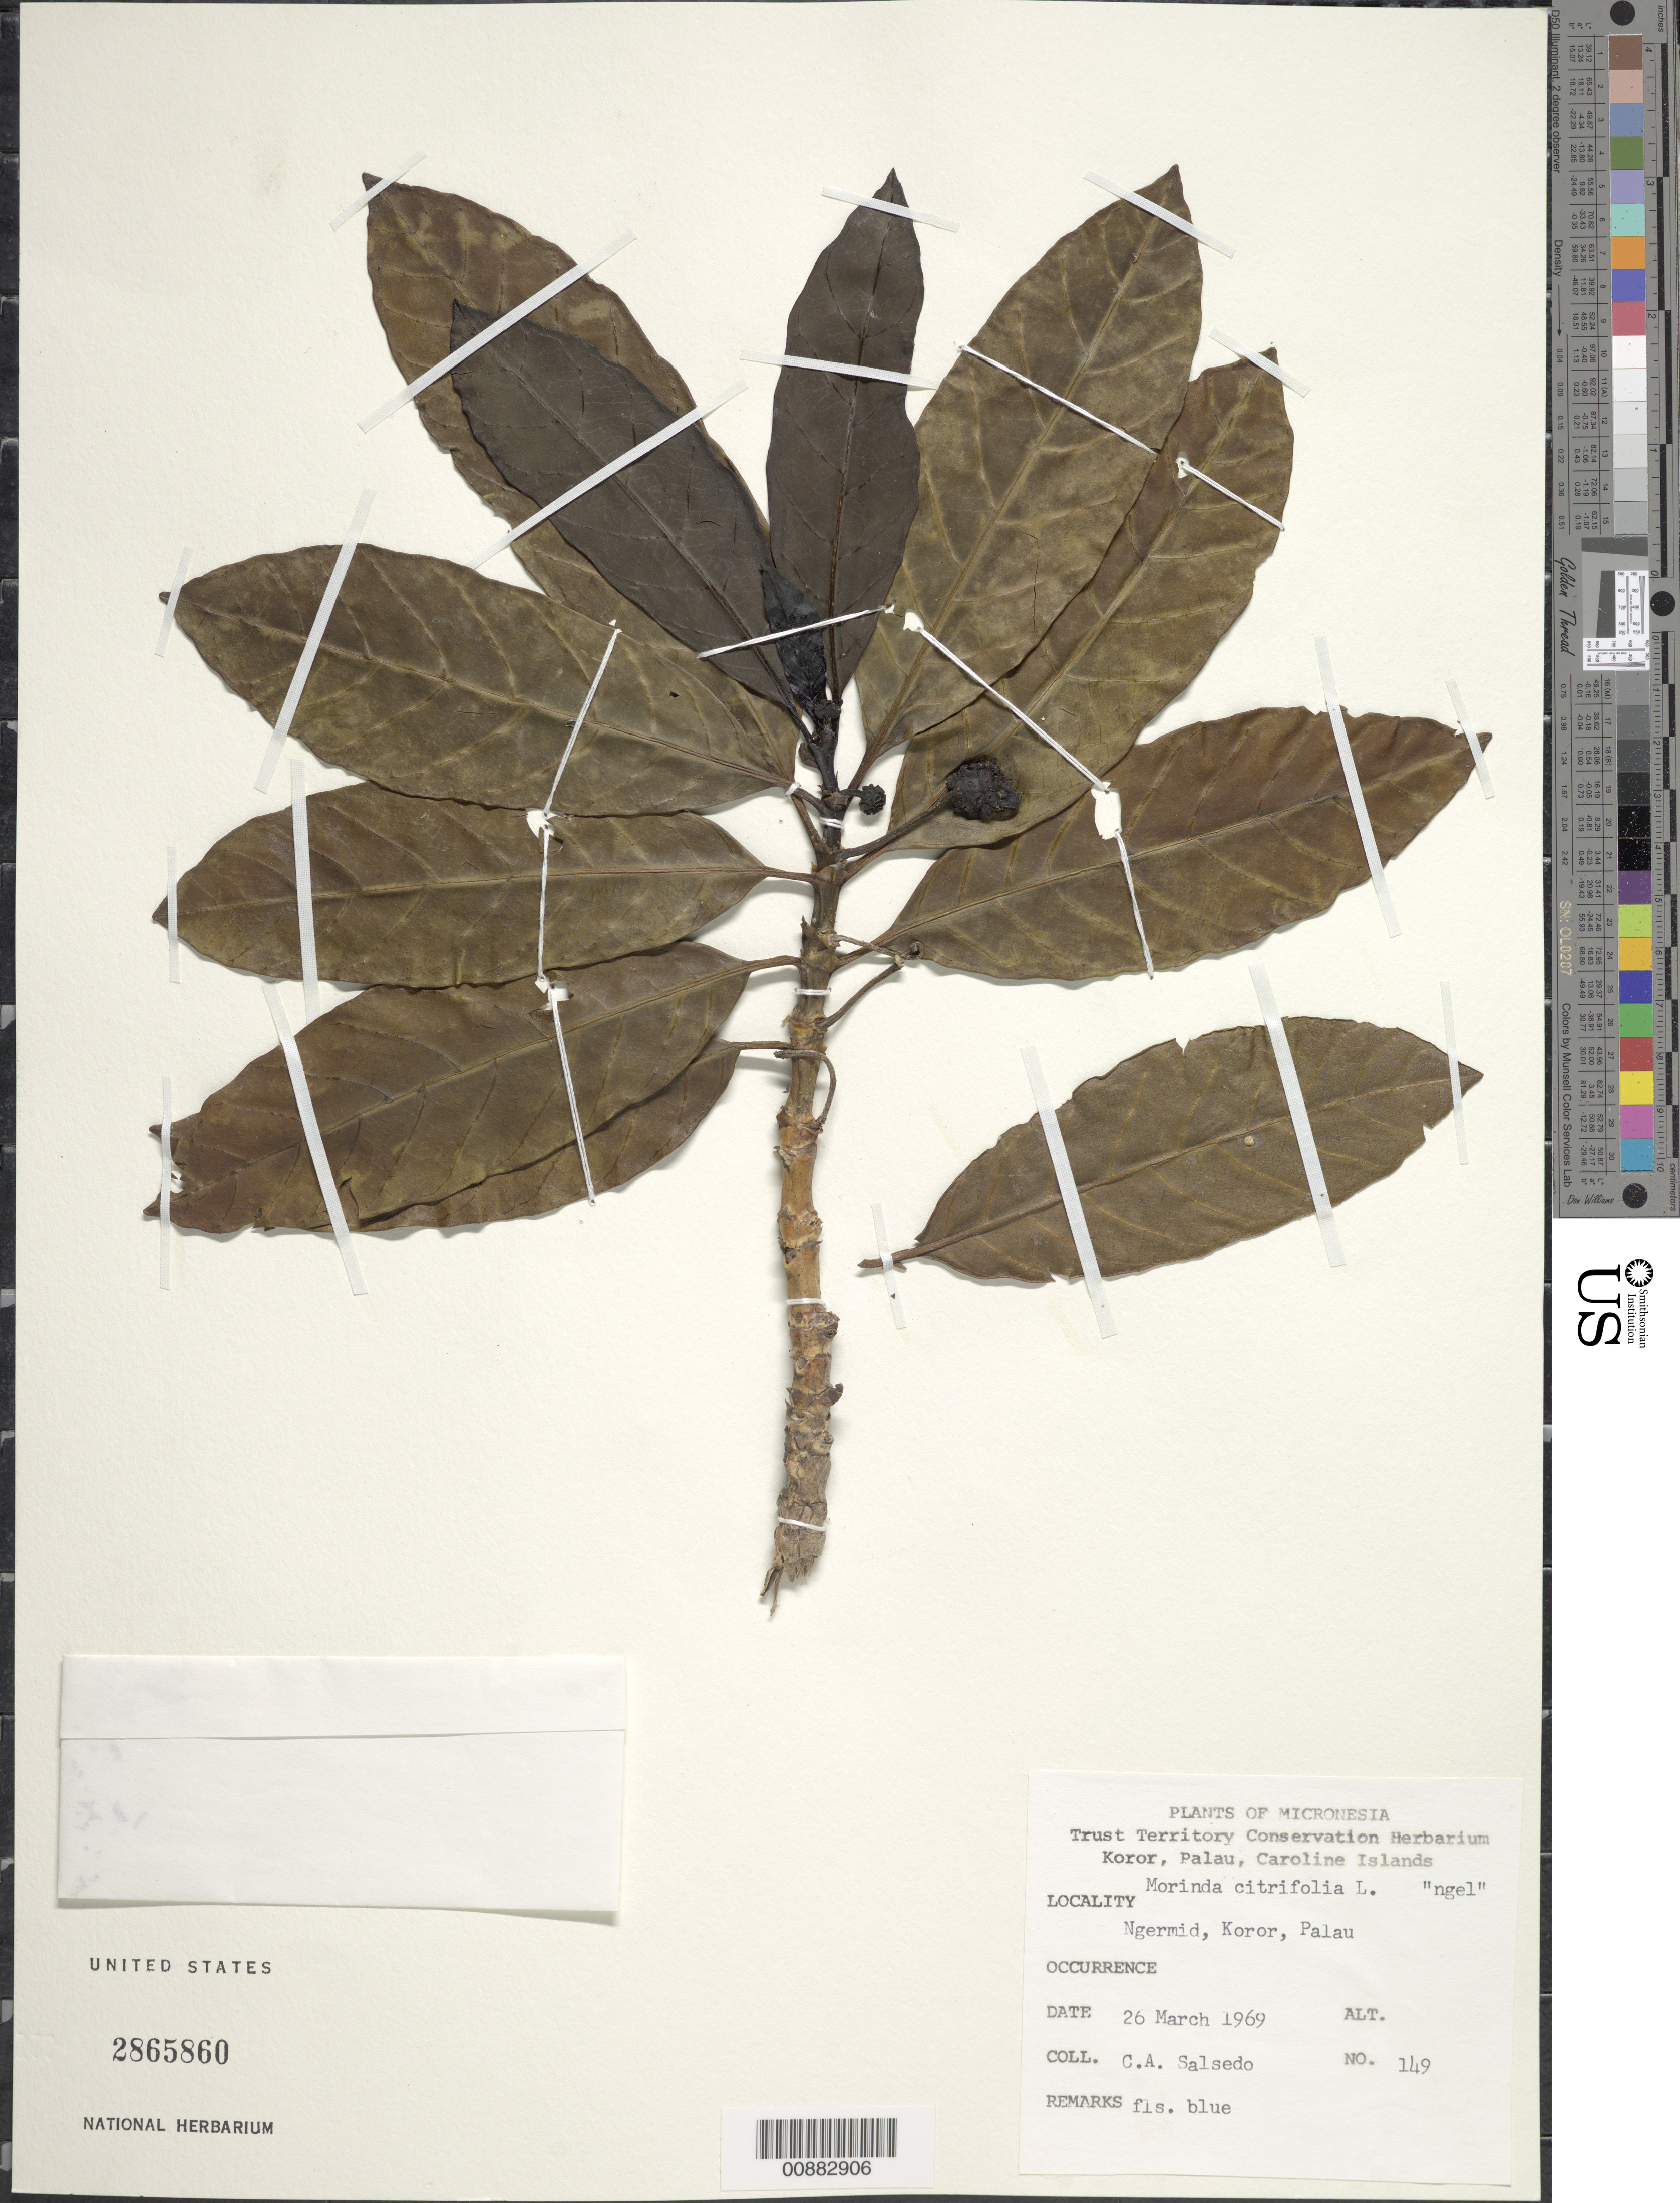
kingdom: Plantae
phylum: Tracheophyta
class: Magnoliopsida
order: Gentianales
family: Rubiaceae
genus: Morinda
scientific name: Morinda citrifolia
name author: L.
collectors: C.A. Salsedo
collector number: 149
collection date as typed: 26 Mar 1969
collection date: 1969-03-26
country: Palau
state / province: Koror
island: Oreor (Koror)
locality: Ngermid.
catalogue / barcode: US 2865860